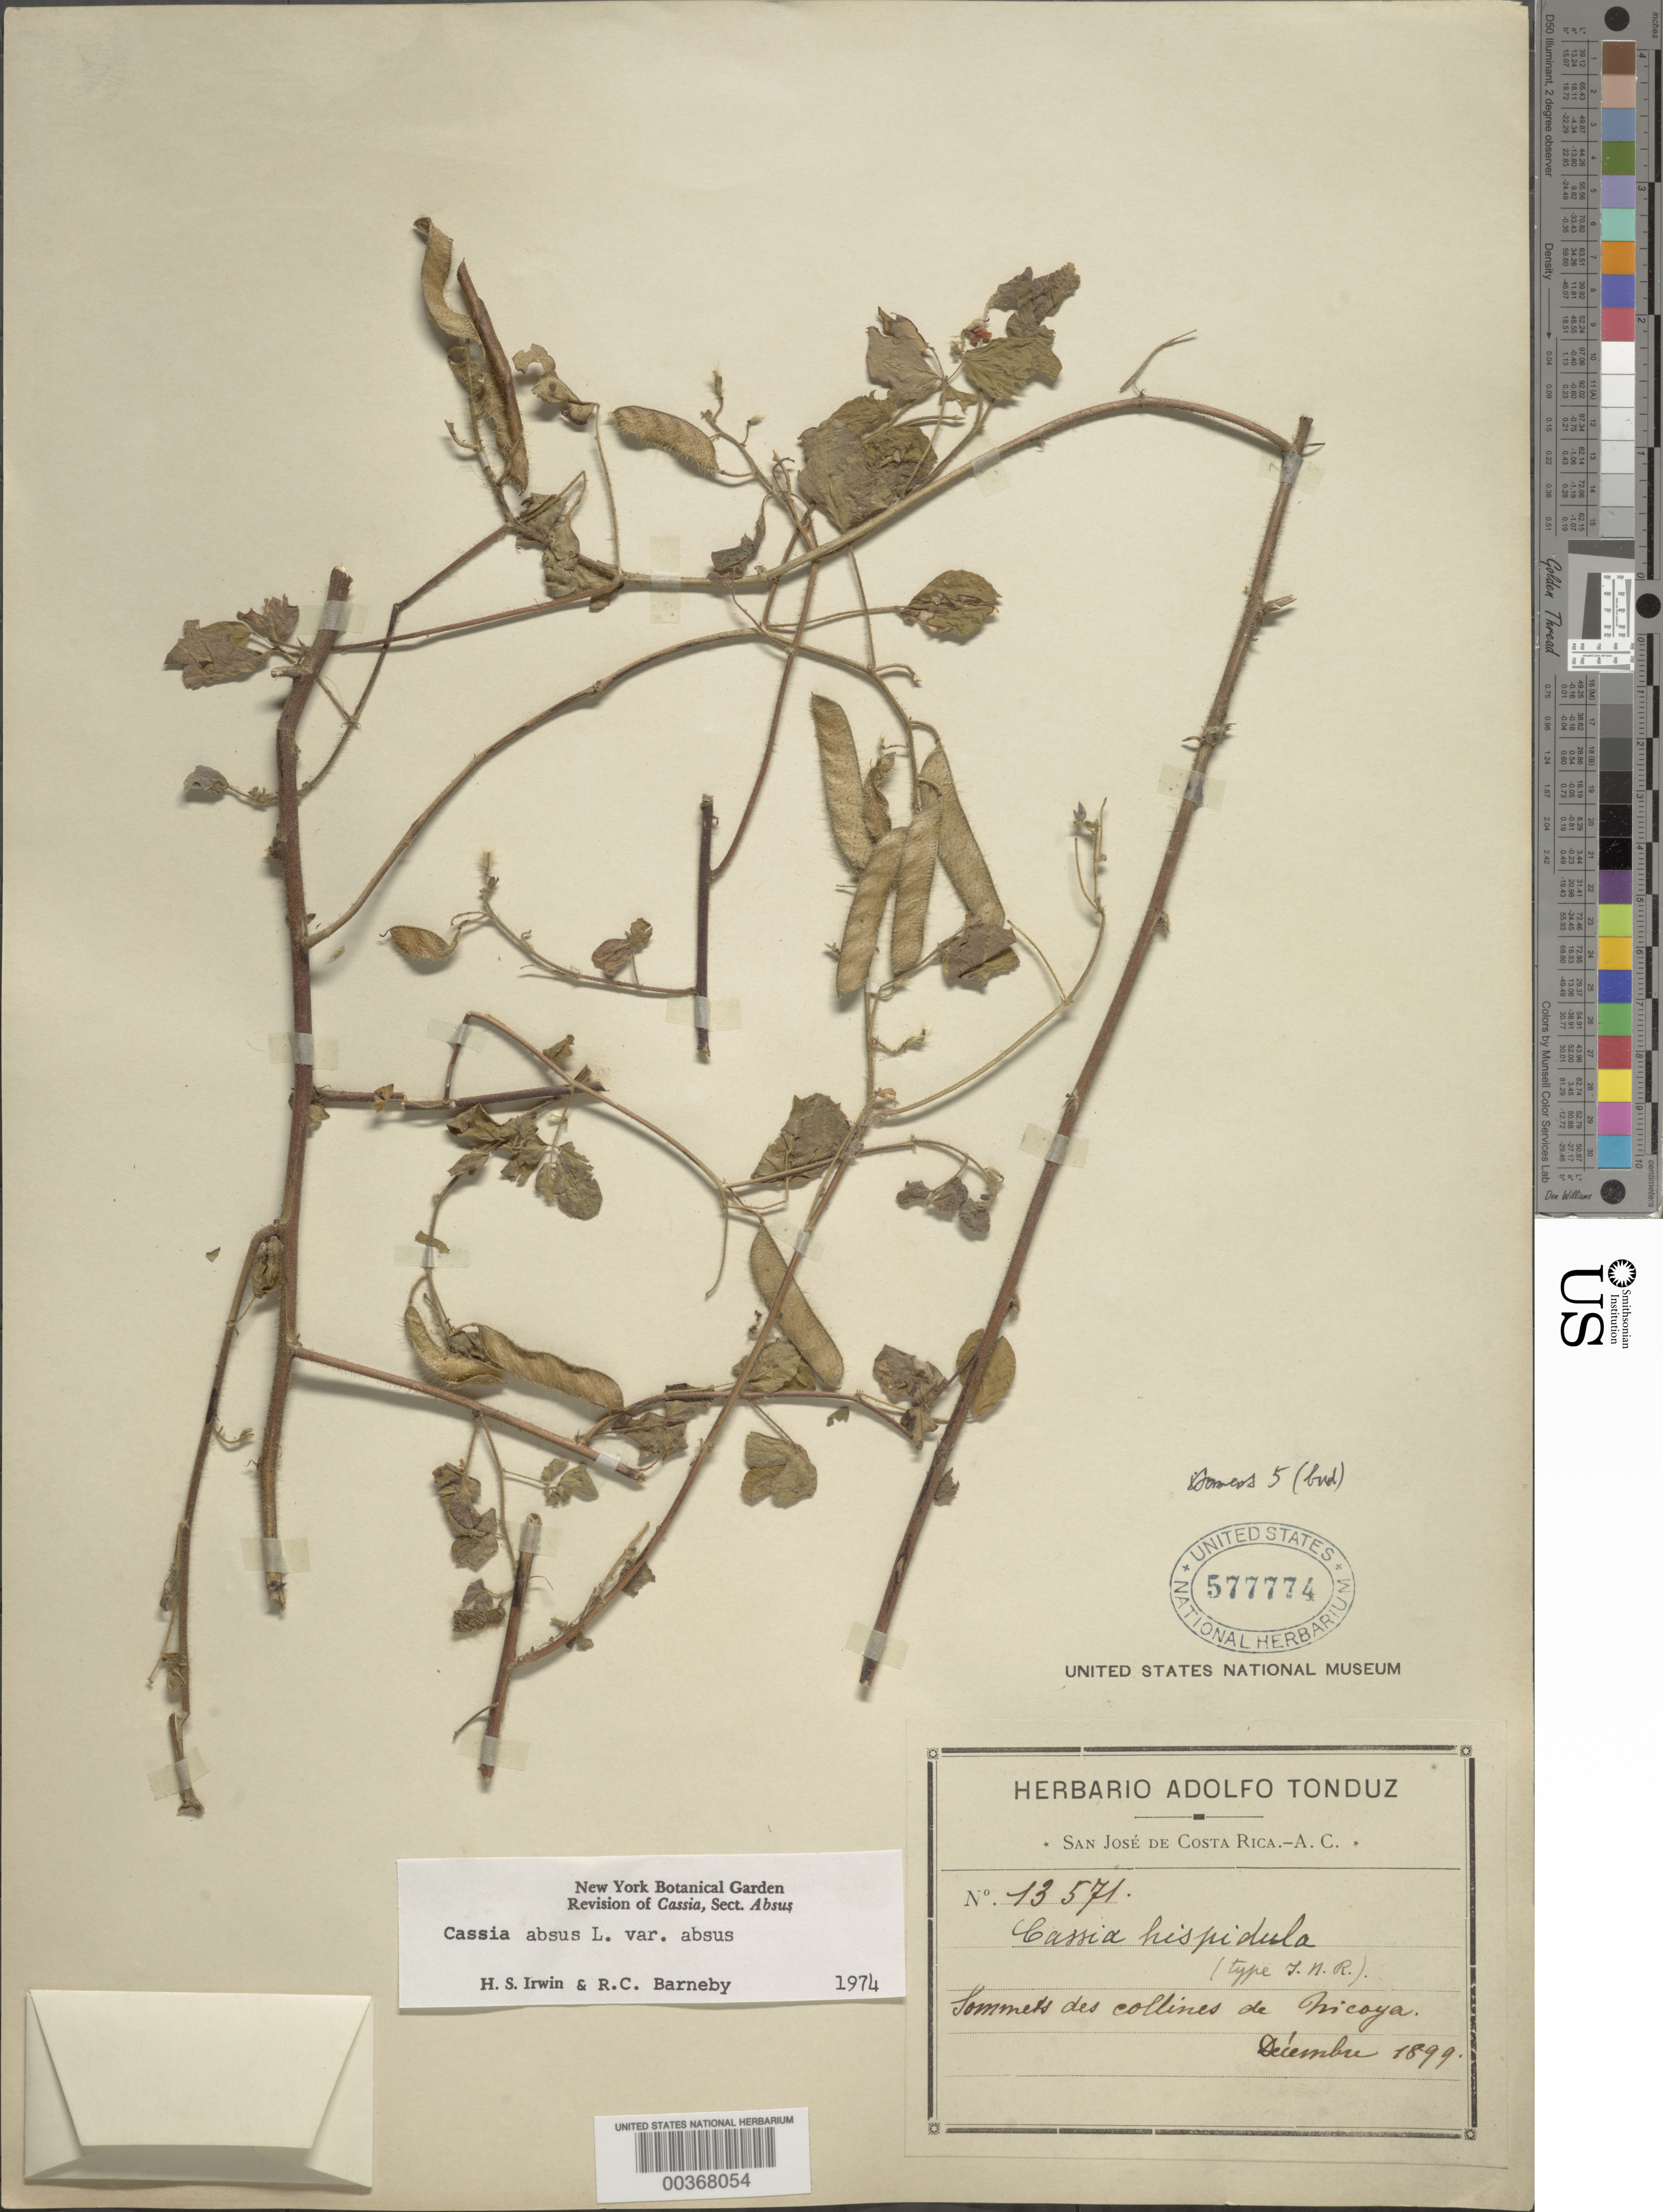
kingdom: Plantae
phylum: Tracheophyta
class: Magnoliopsida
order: Fabales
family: Fabaceae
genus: Chamaecrista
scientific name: Chamaecrista absus var. absus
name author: (L.) H.S. Irwin & Barneby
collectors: A. Tonduz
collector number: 13571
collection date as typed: Dec 1899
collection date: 1899-12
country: Costa Rica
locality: Sommet des Collines de Nicoya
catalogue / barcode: US 577774